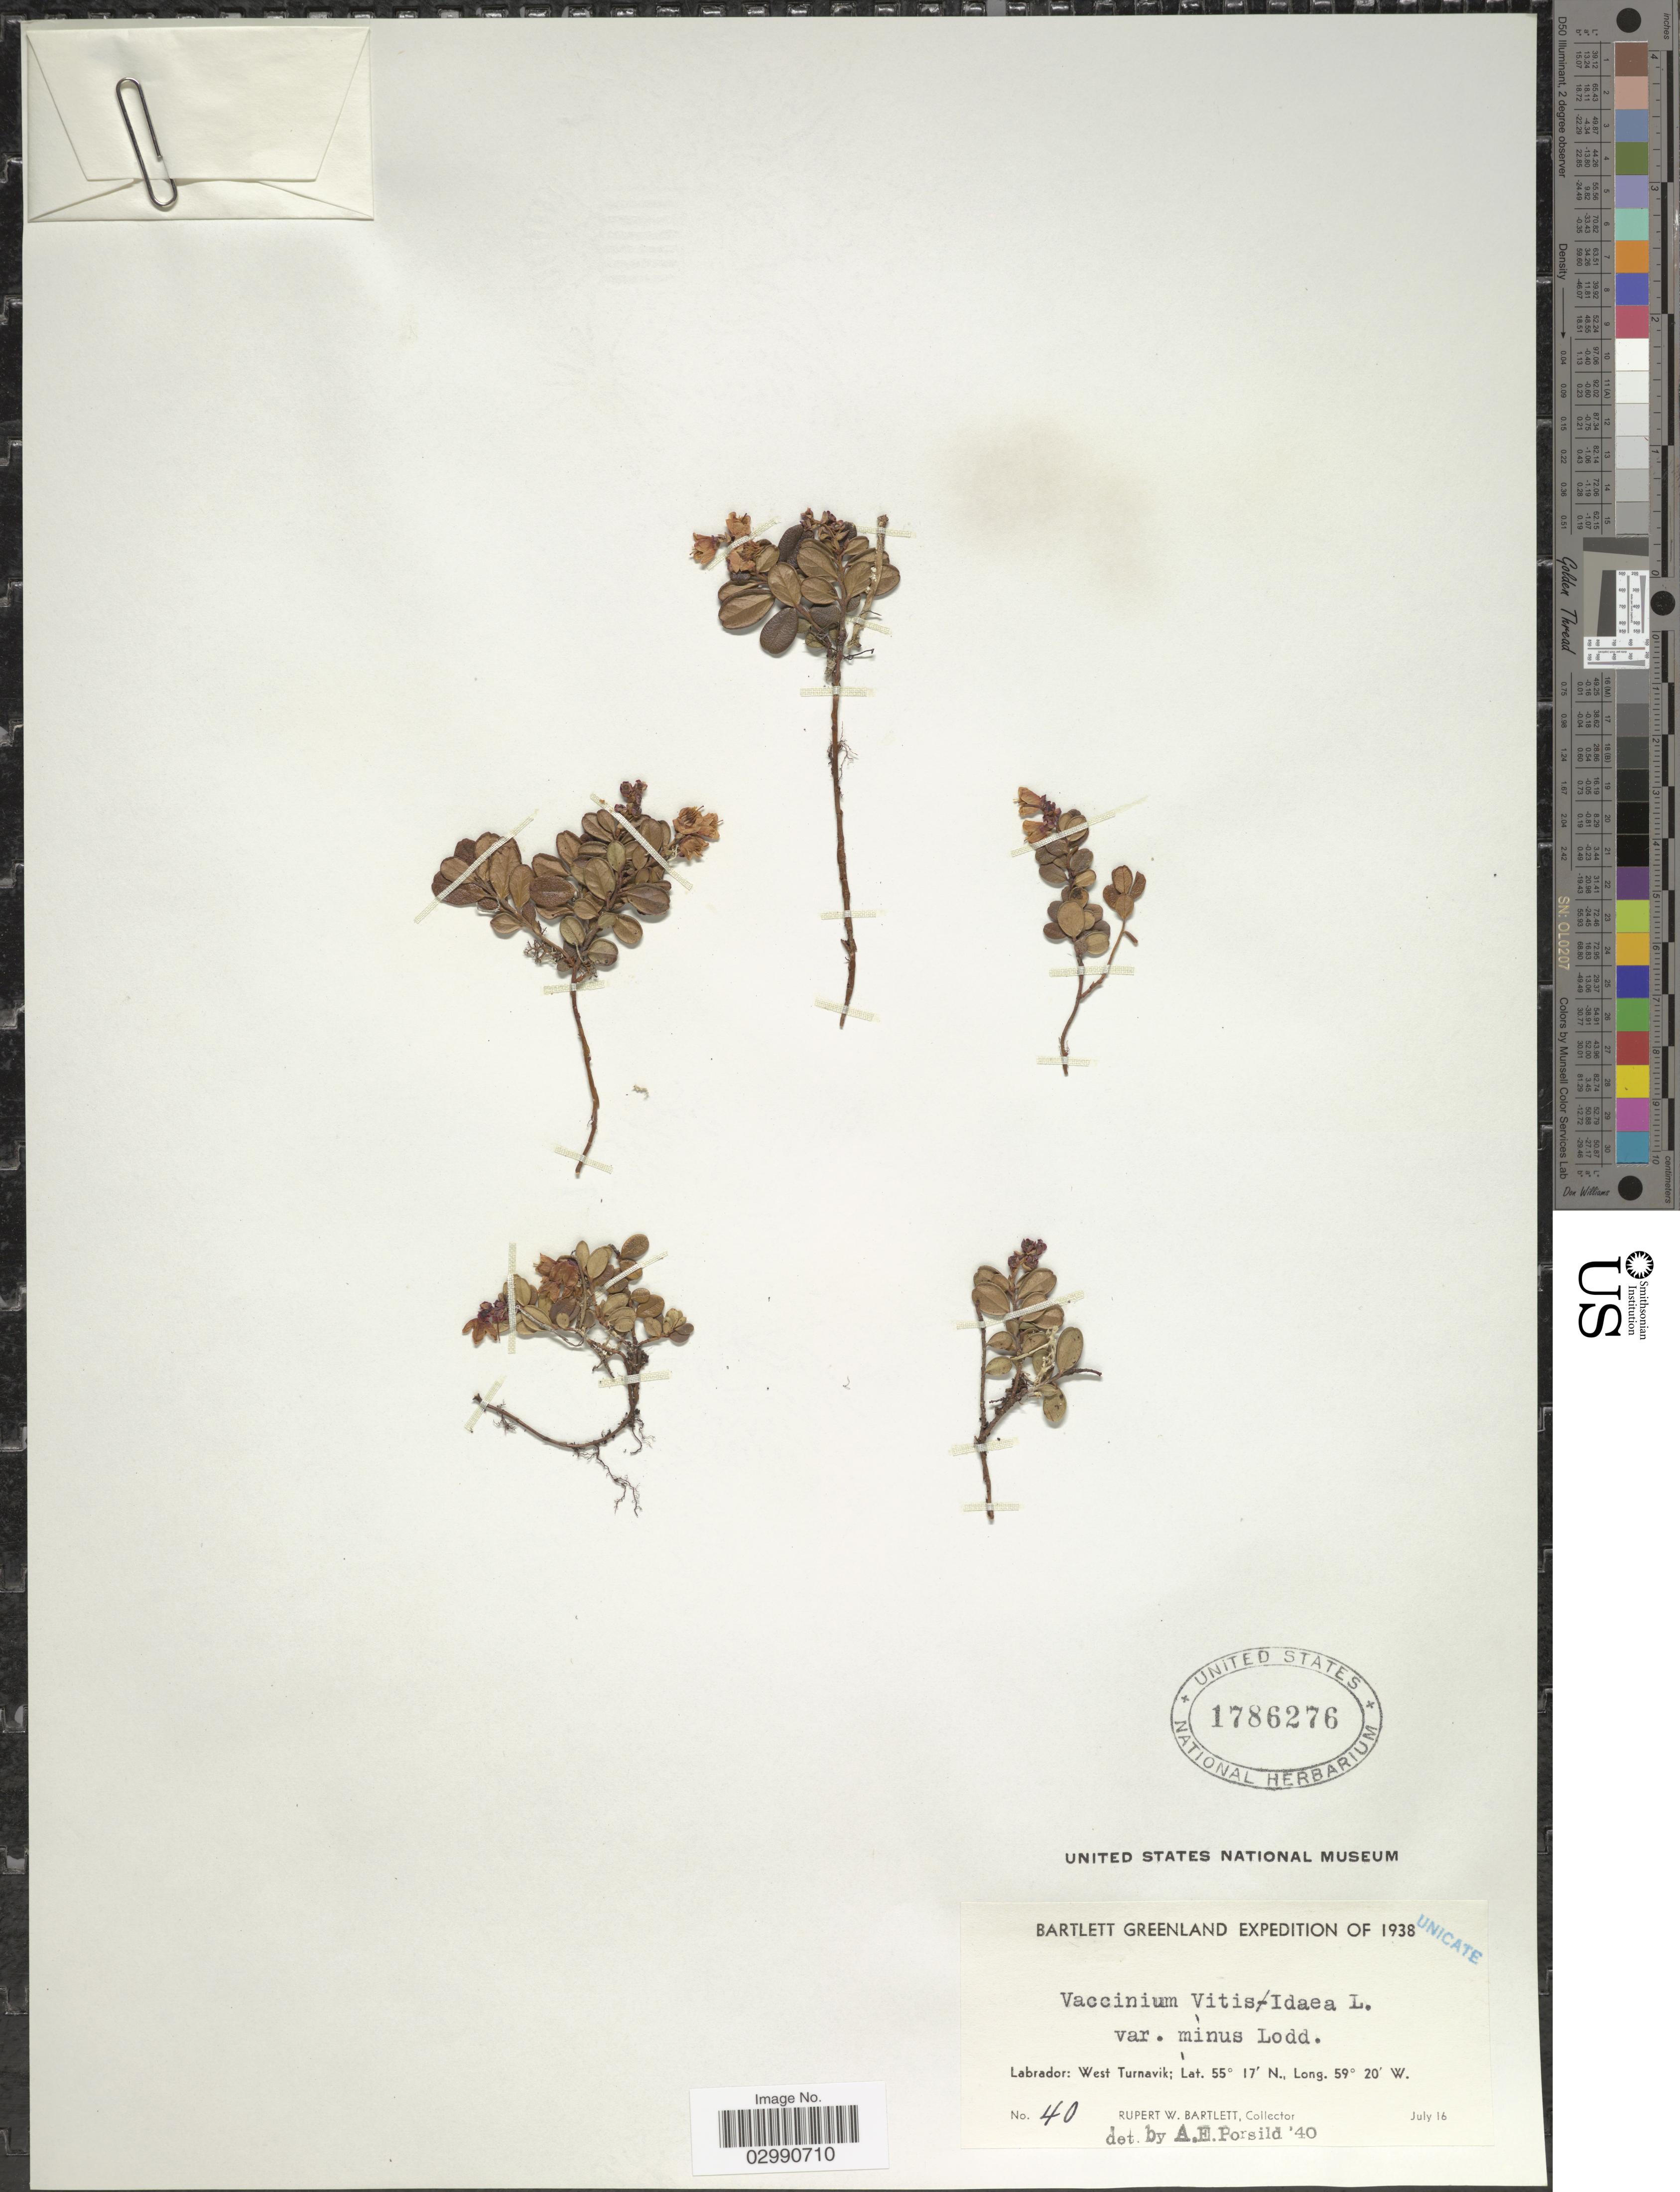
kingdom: Plantae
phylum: Tracheophyta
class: Magnoliopsida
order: Ericales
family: Ericaceae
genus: Vaccinium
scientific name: Vaccinium vitis-idaea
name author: L.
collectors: R. W. Bartlett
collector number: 40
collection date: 1938-07-16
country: Canada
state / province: Newfoundland and Labrador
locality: Labrador: West Turnavik.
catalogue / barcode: US 1786276